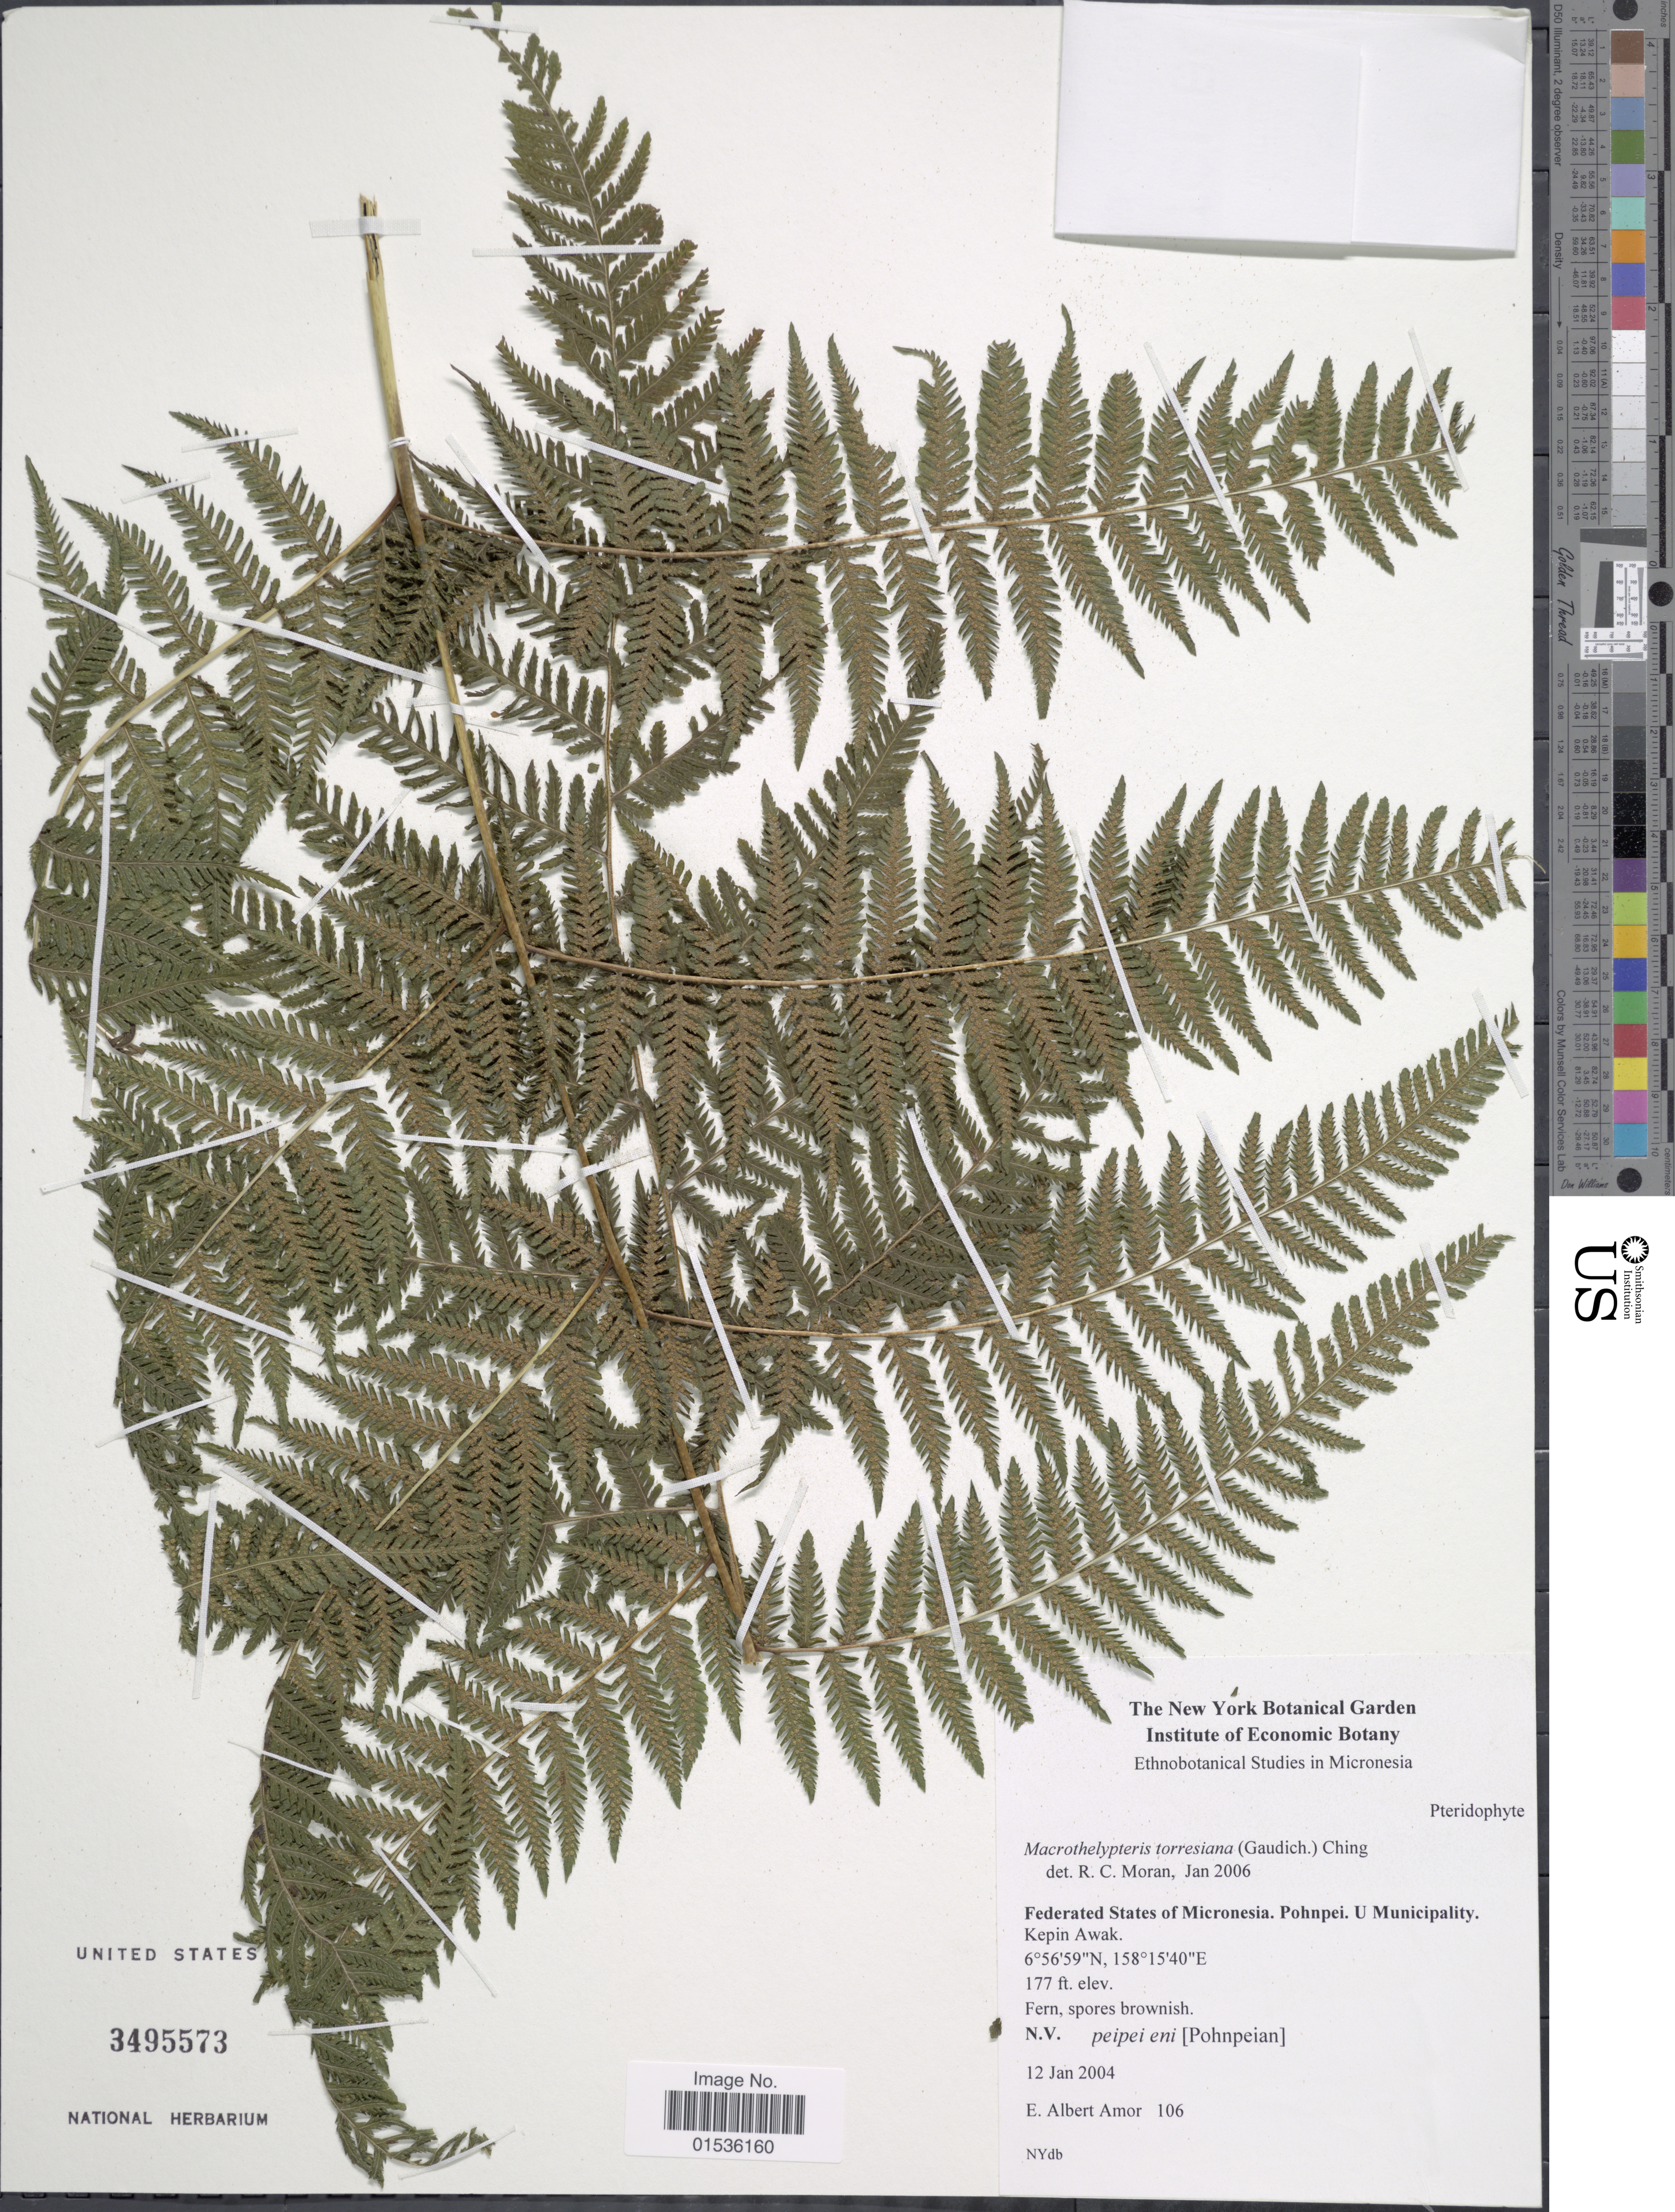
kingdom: Plantae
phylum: Tracheophyta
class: Polypodiopsida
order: Polypodiales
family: Thelypteridaceae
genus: Macrothelypteris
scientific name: Macrothelypteris torresiana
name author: (Gaudich.) Ching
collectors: E. A. Amor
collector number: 106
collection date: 2004-01-12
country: Micronesia, Federated States of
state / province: Pohnpei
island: Pohnpei [Ponape]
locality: Federated States of Mirconesia. Pohnpei. U. Municipality Pahntakai.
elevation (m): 54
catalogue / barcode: US 3495573